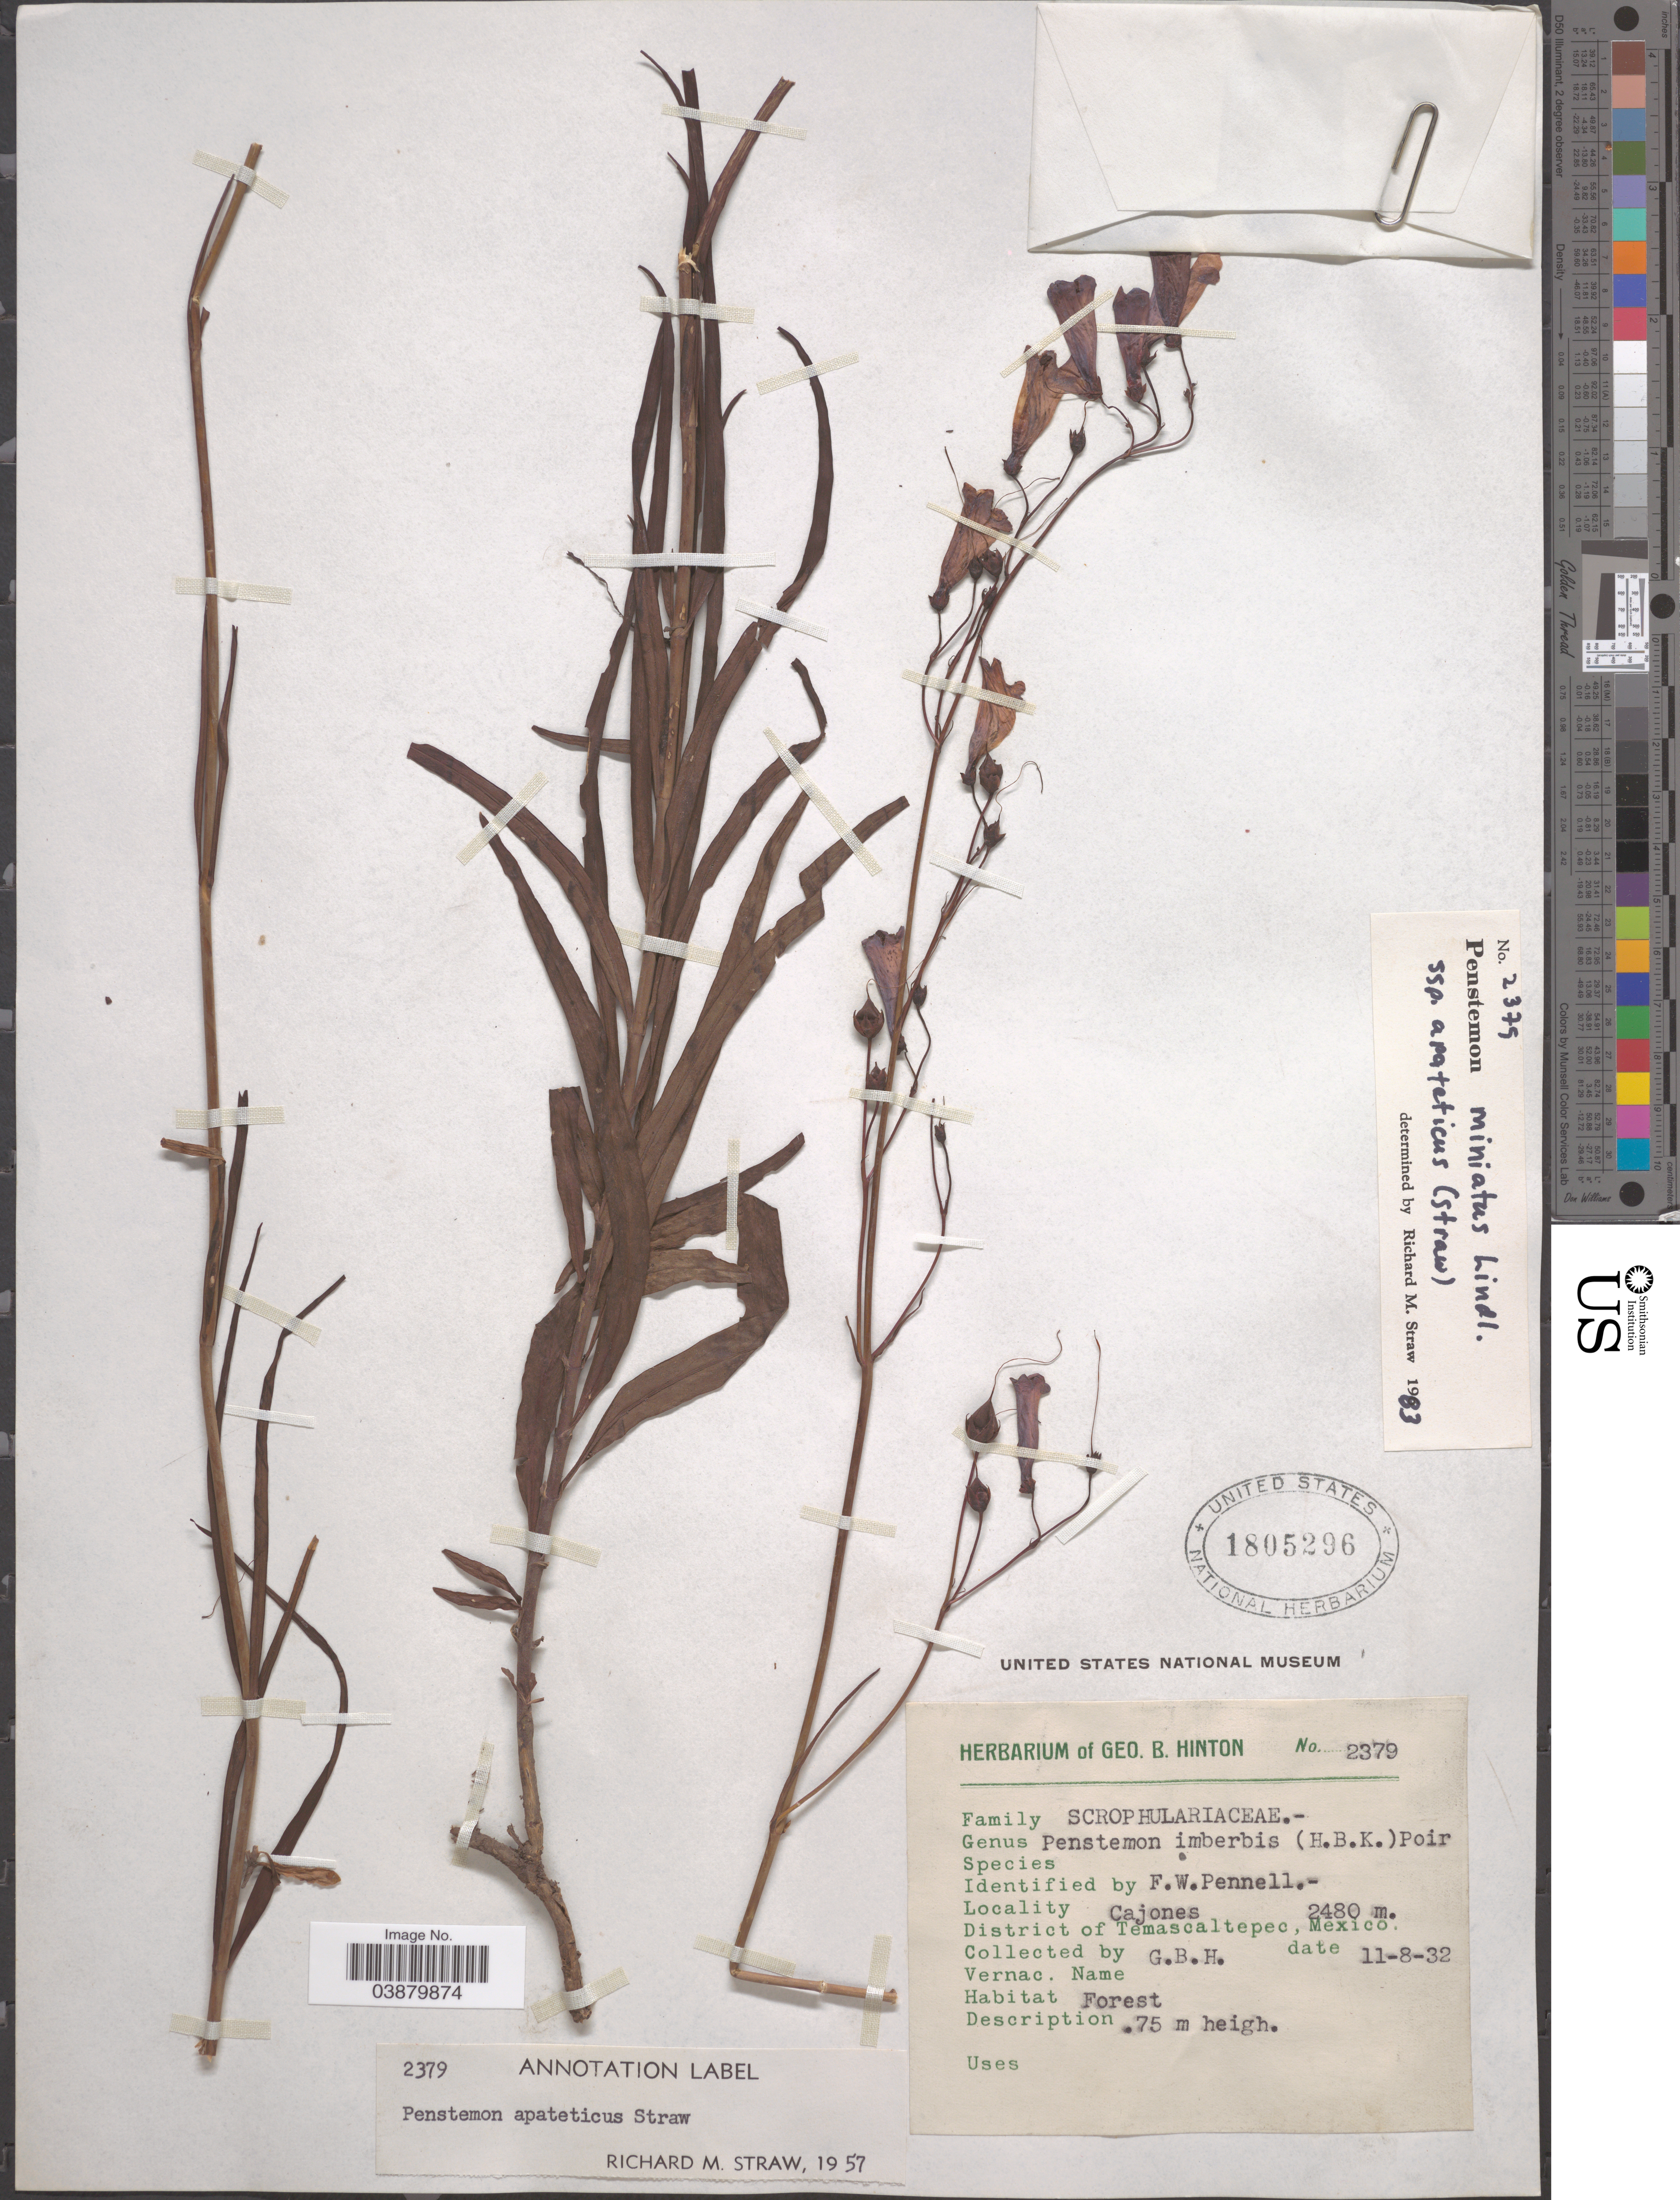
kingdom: Plantae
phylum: Tracheophyta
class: Magnoliopsida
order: Lamiales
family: Plantaginaceae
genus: Penstemon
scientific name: Penstemon miniatus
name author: Lindl.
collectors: G. B. Hinton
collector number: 2379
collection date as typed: Transcribed d/m/y: 11/8/32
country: Mexico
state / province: México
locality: Cajones. District of Temascaltepec.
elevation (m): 2480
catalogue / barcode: US 1805296